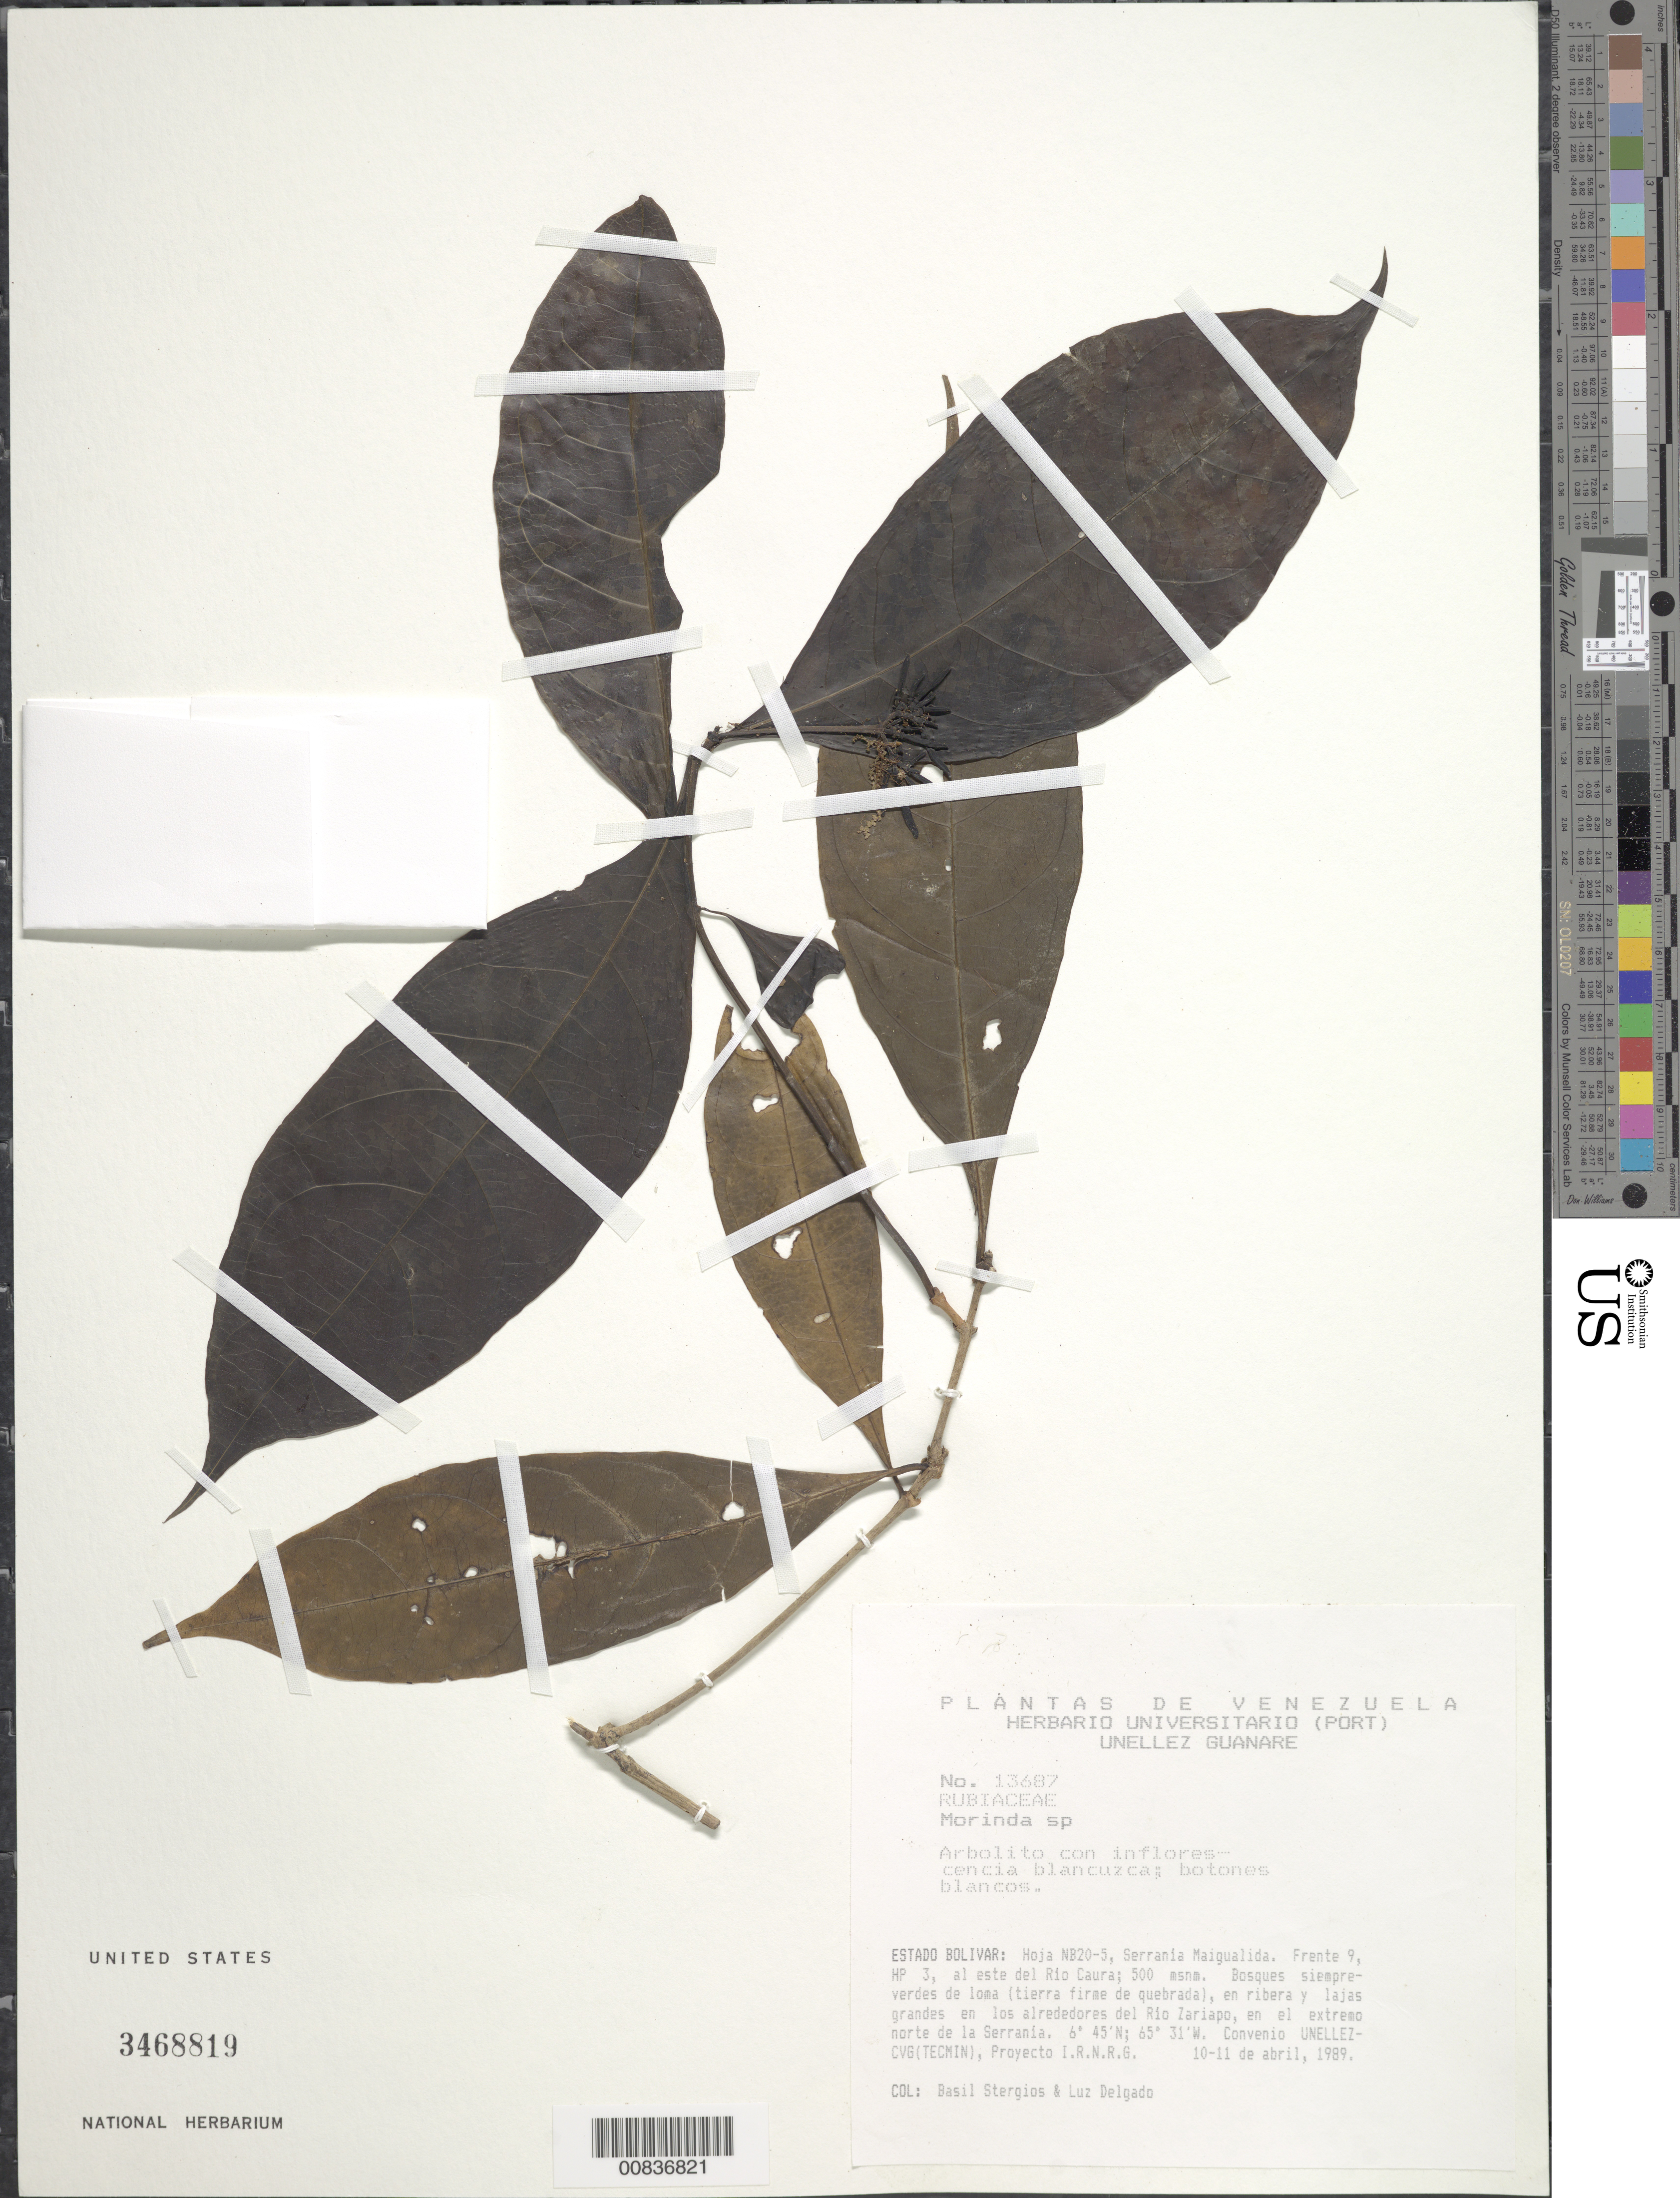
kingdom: Plantae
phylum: Tracheophyta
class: Magnoliopsida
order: Gentianales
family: Rubiaceae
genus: Morinda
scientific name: Morinda sp.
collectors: B. G. Stergios & L. Delgado V.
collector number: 13687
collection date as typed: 10-Apr-89 to 11-Apr-89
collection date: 1989-04-10/1989-04-11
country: Venezuela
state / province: Bolívar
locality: Serrania Maigualida, E del río Caura, alrededores del río Zariapo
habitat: Bosques siempre-verdes de loma (tierra firme de quebrada), en ribera y lajas grandesen los alrededores del río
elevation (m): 500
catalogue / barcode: US 3468819